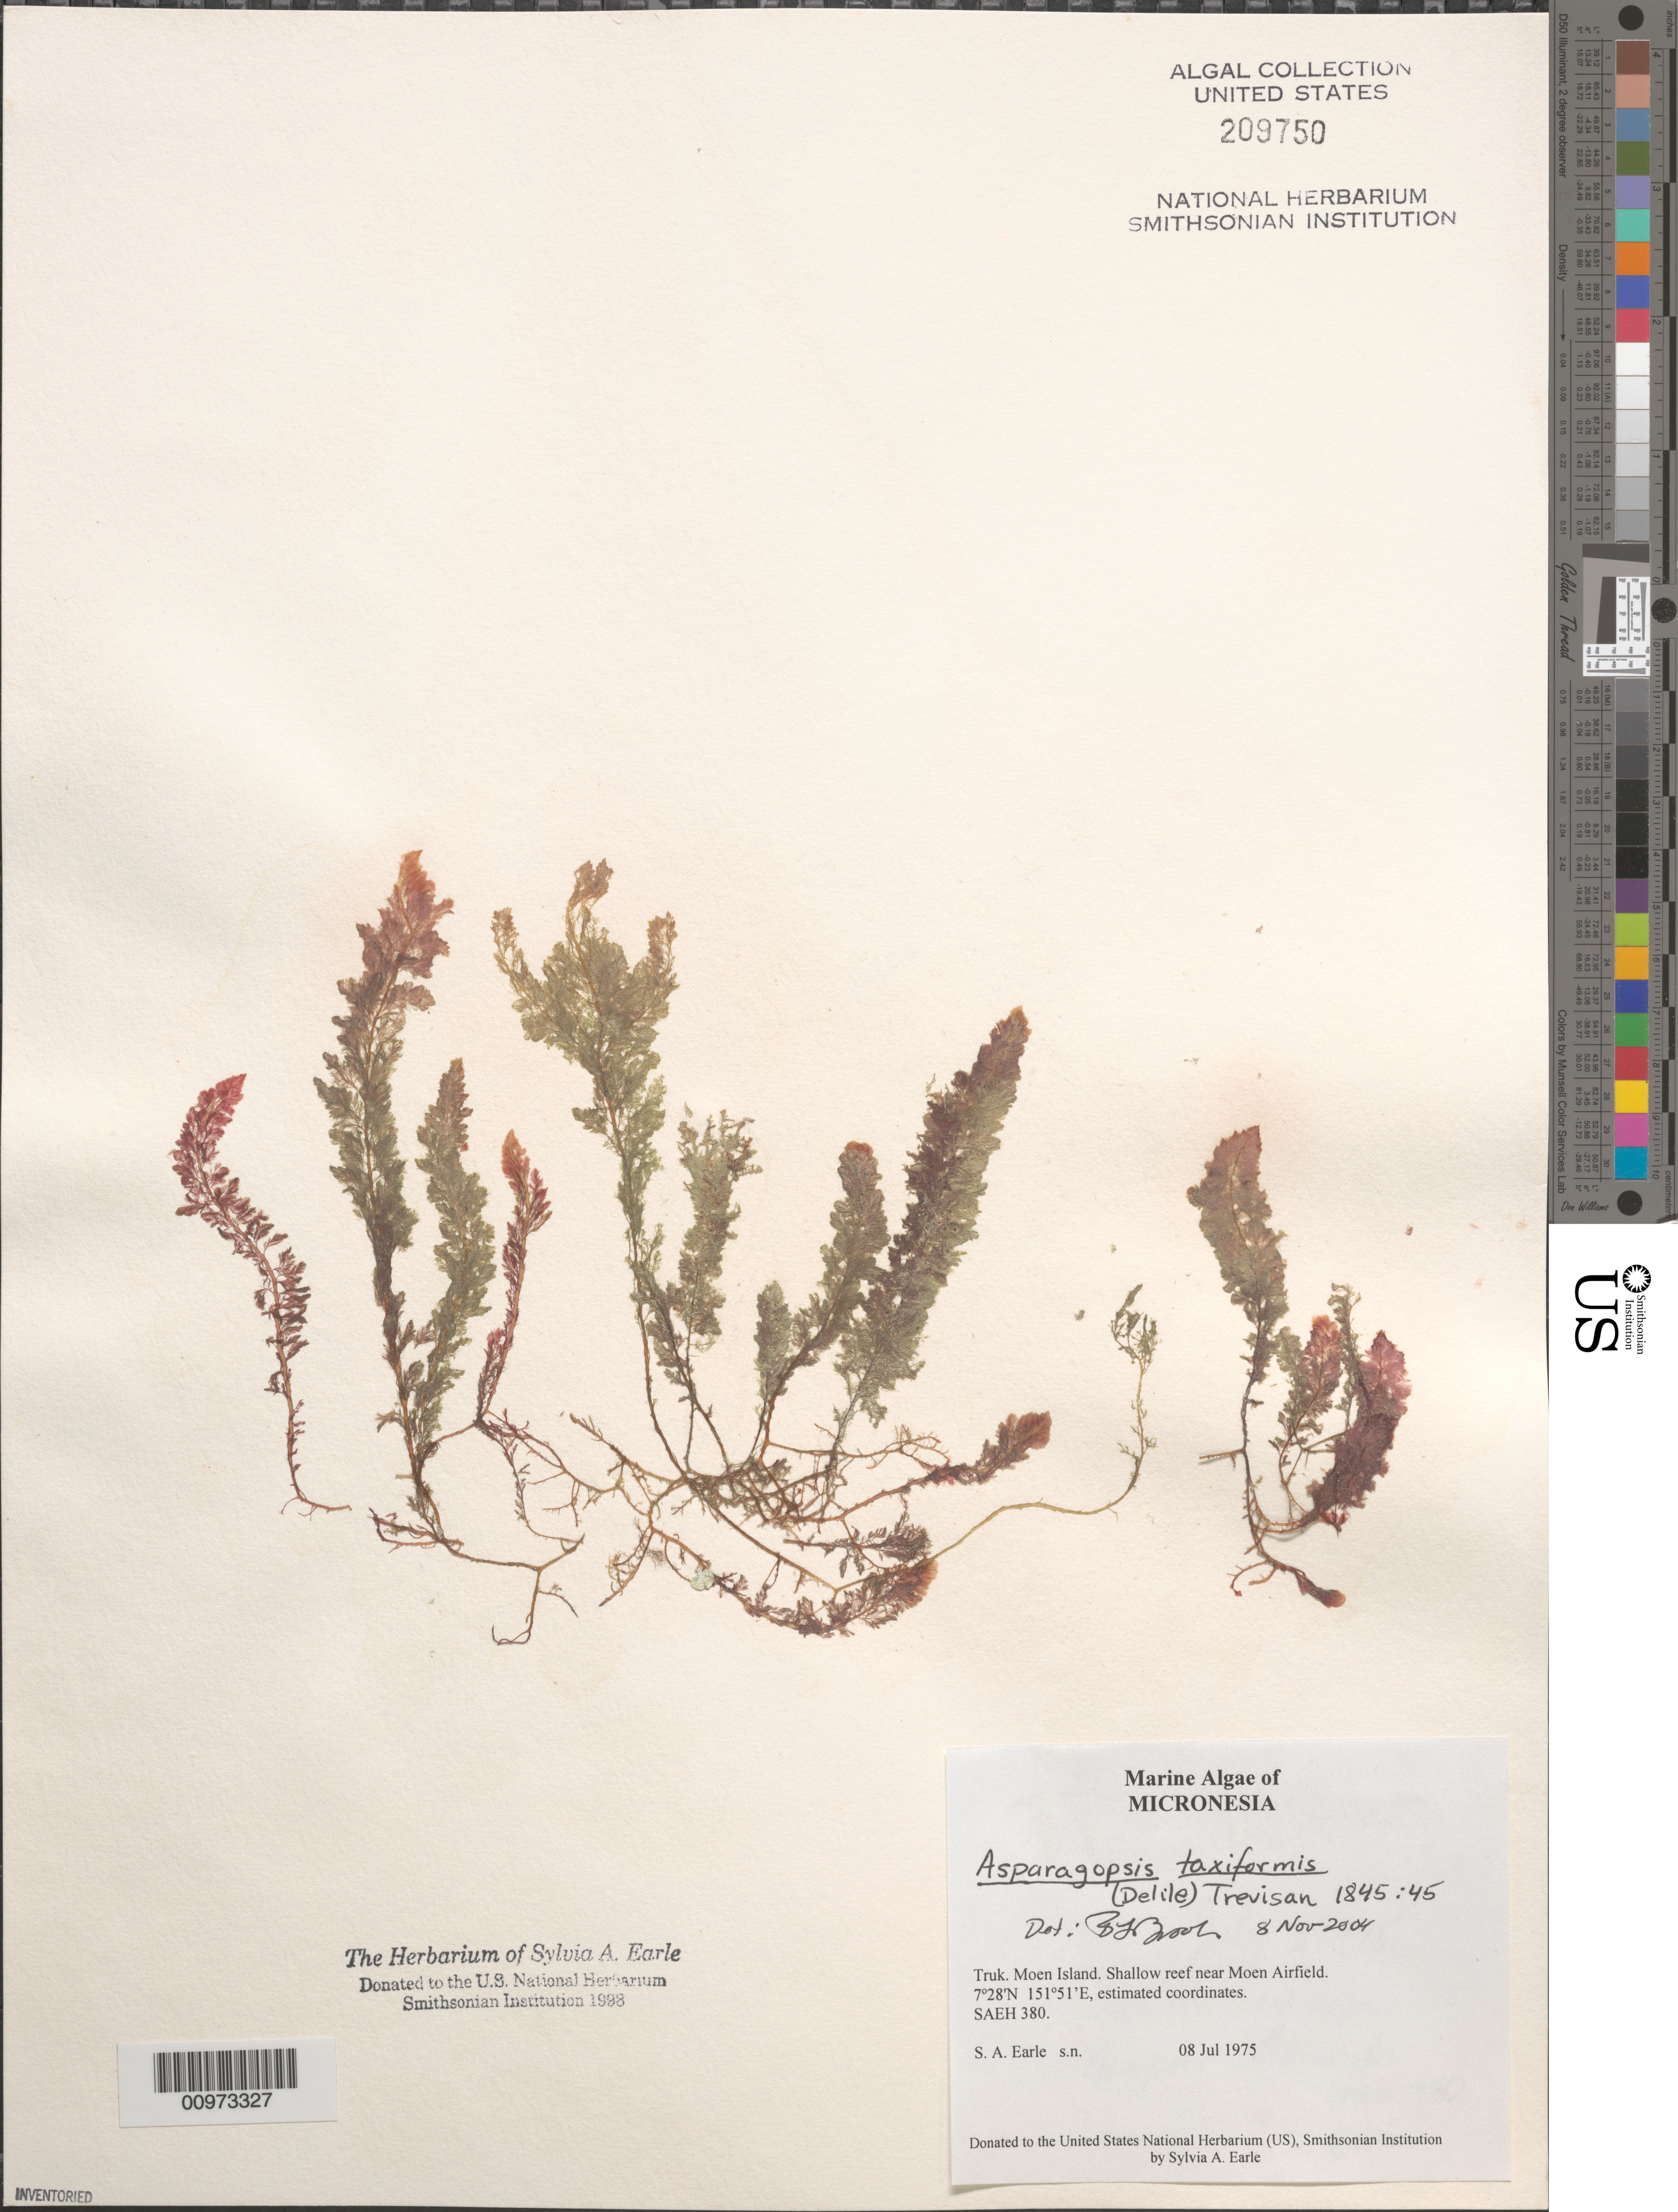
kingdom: Plantae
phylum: Rhodophyta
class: Florideophyceae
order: Bonnemaisoniales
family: Bonnemaisoniaceae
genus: Asparagopsis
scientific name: Asparagopsis taxiformis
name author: (Delile) Trevis.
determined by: Brooks, B. L., (BOT), Smithsonian Institution - National Museum of Natural History (UNITED STATES)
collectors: S. A. Earle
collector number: SAEH 380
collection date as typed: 08 Jul 1975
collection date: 1975-07-08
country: Micronesia, Federated States of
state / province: Truk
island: Moen [Wono]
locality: Shallow reef near Moen Airfield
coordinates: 7 28' N, 151 51' E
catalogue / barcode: US 209750